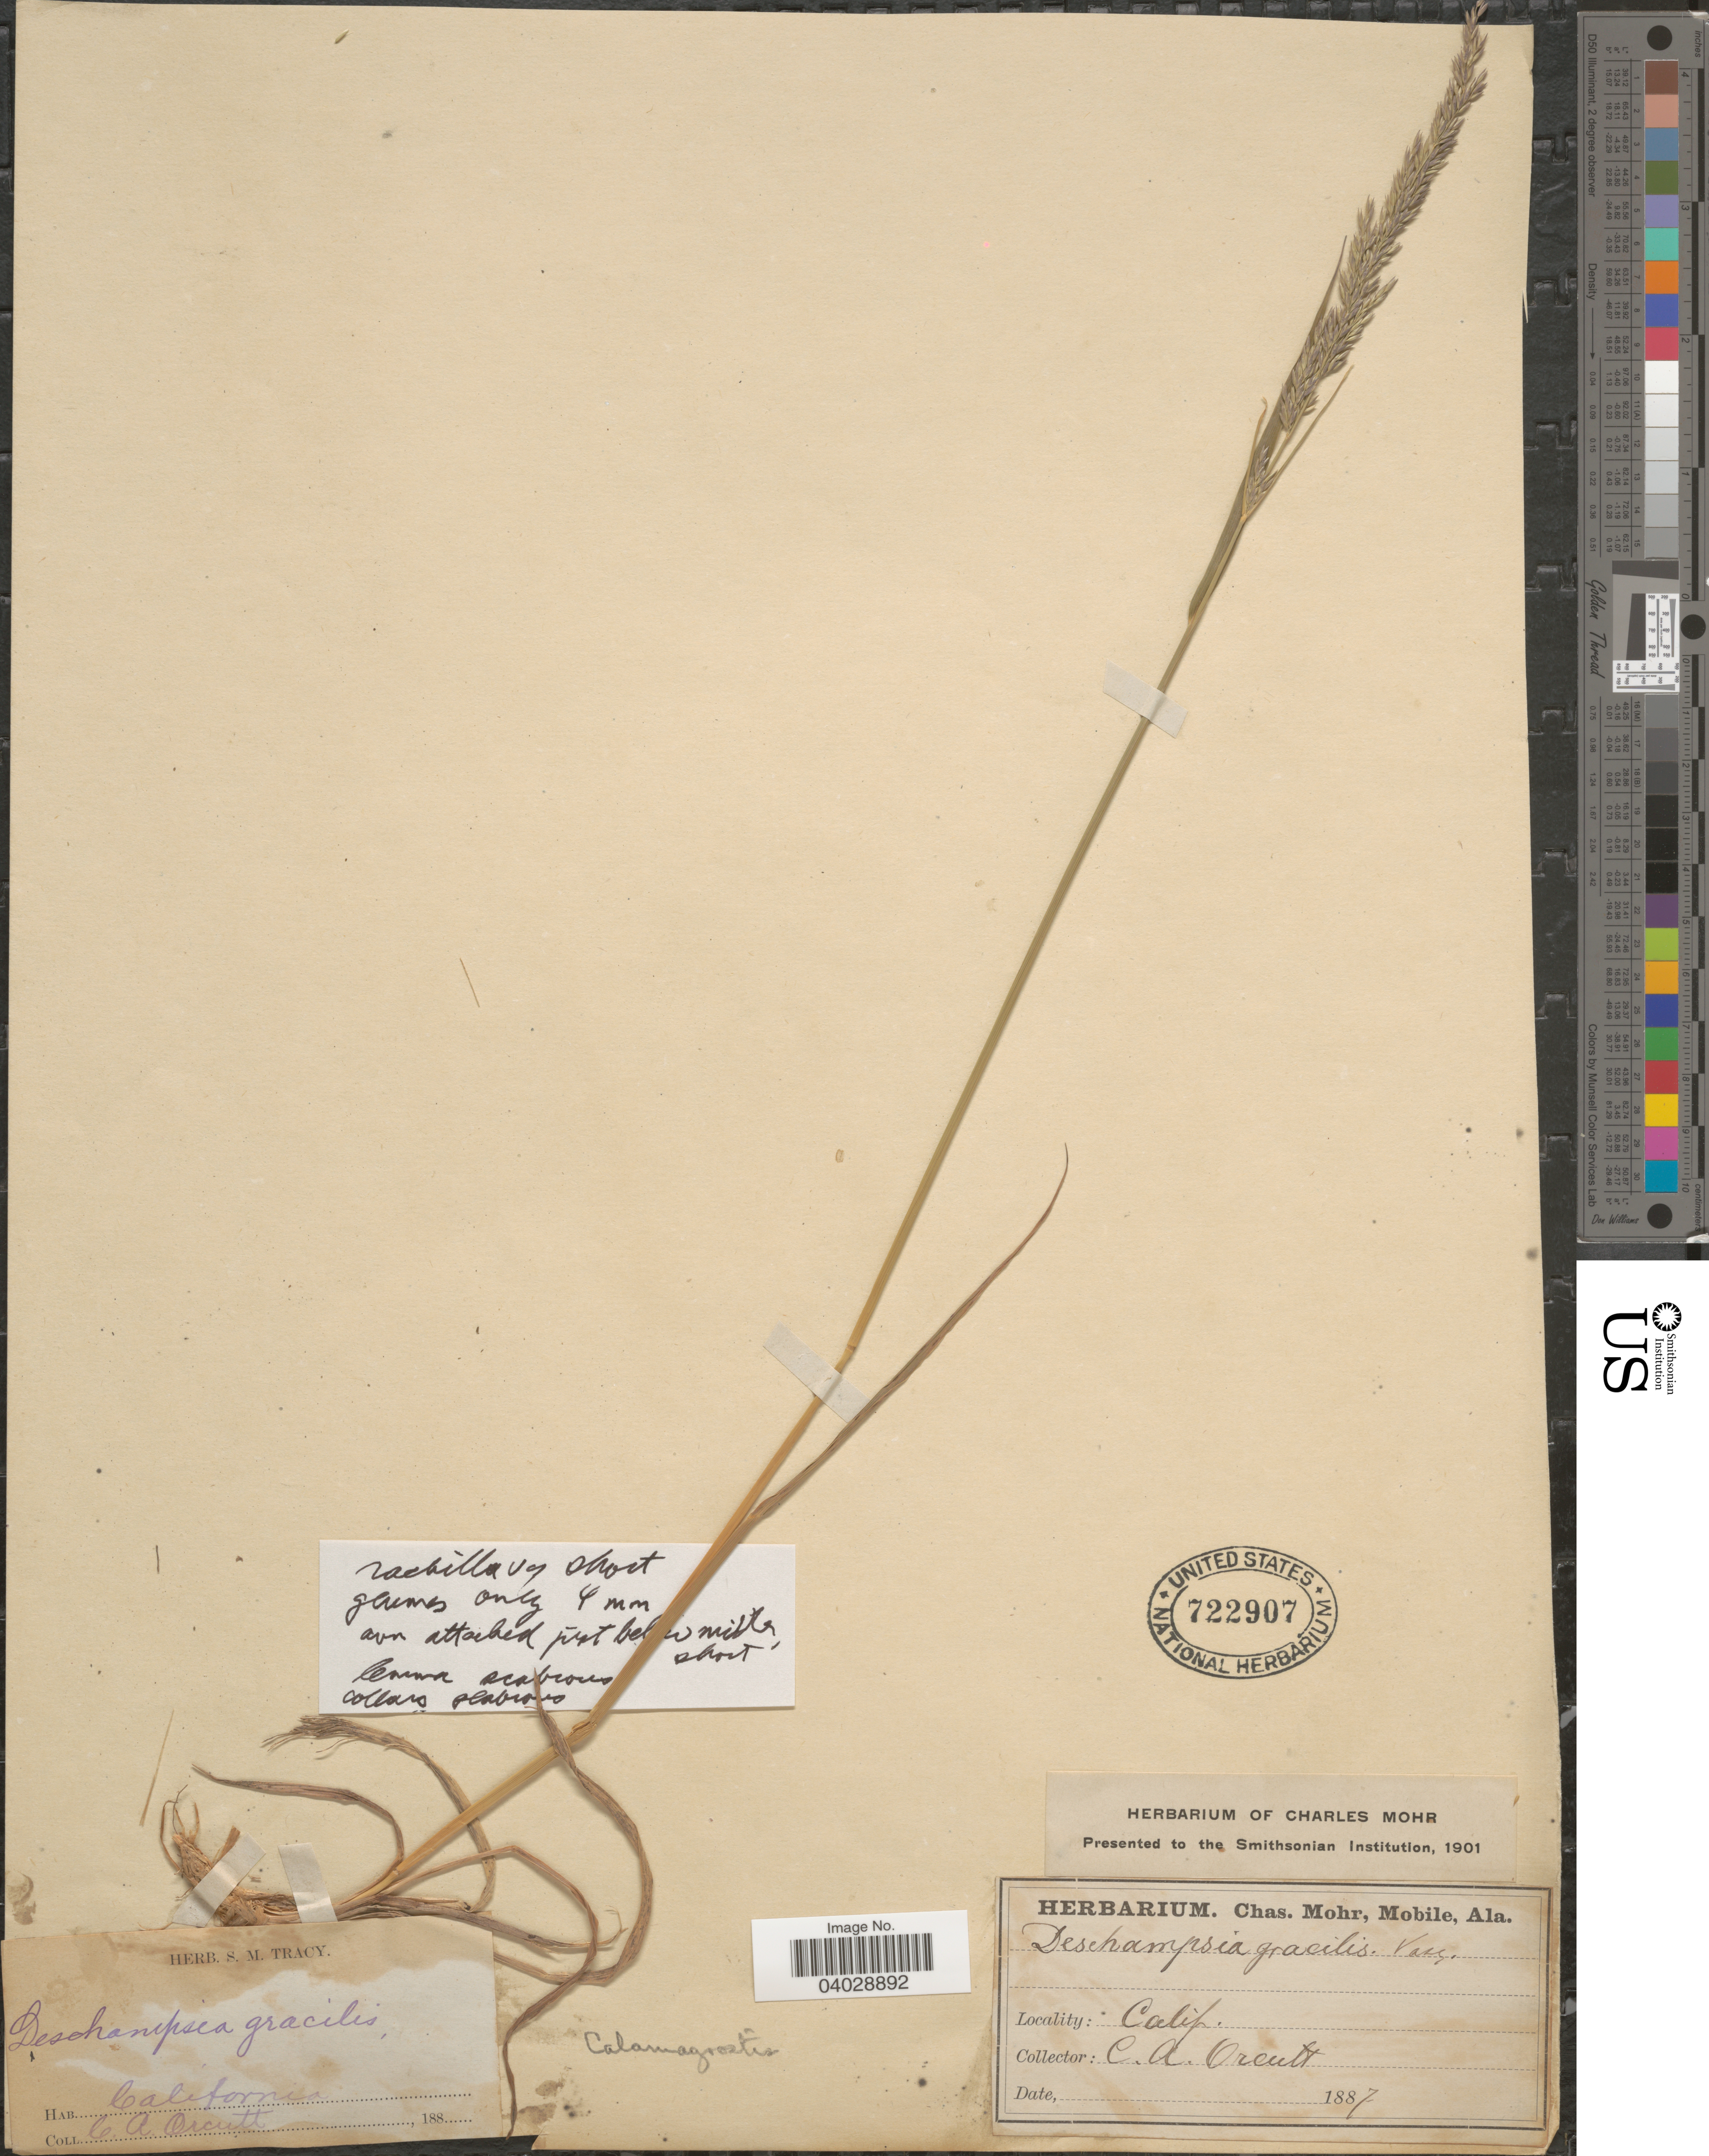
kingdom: Plantae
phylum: Tracheophyta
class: Liliopsida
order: Poales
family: Poaceae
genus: Calamagrostis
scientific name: Calamagrostis koelerioides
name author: Vasey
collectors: C. R. Orcutt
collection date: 1887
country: United States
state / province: California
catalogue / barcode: US 722907